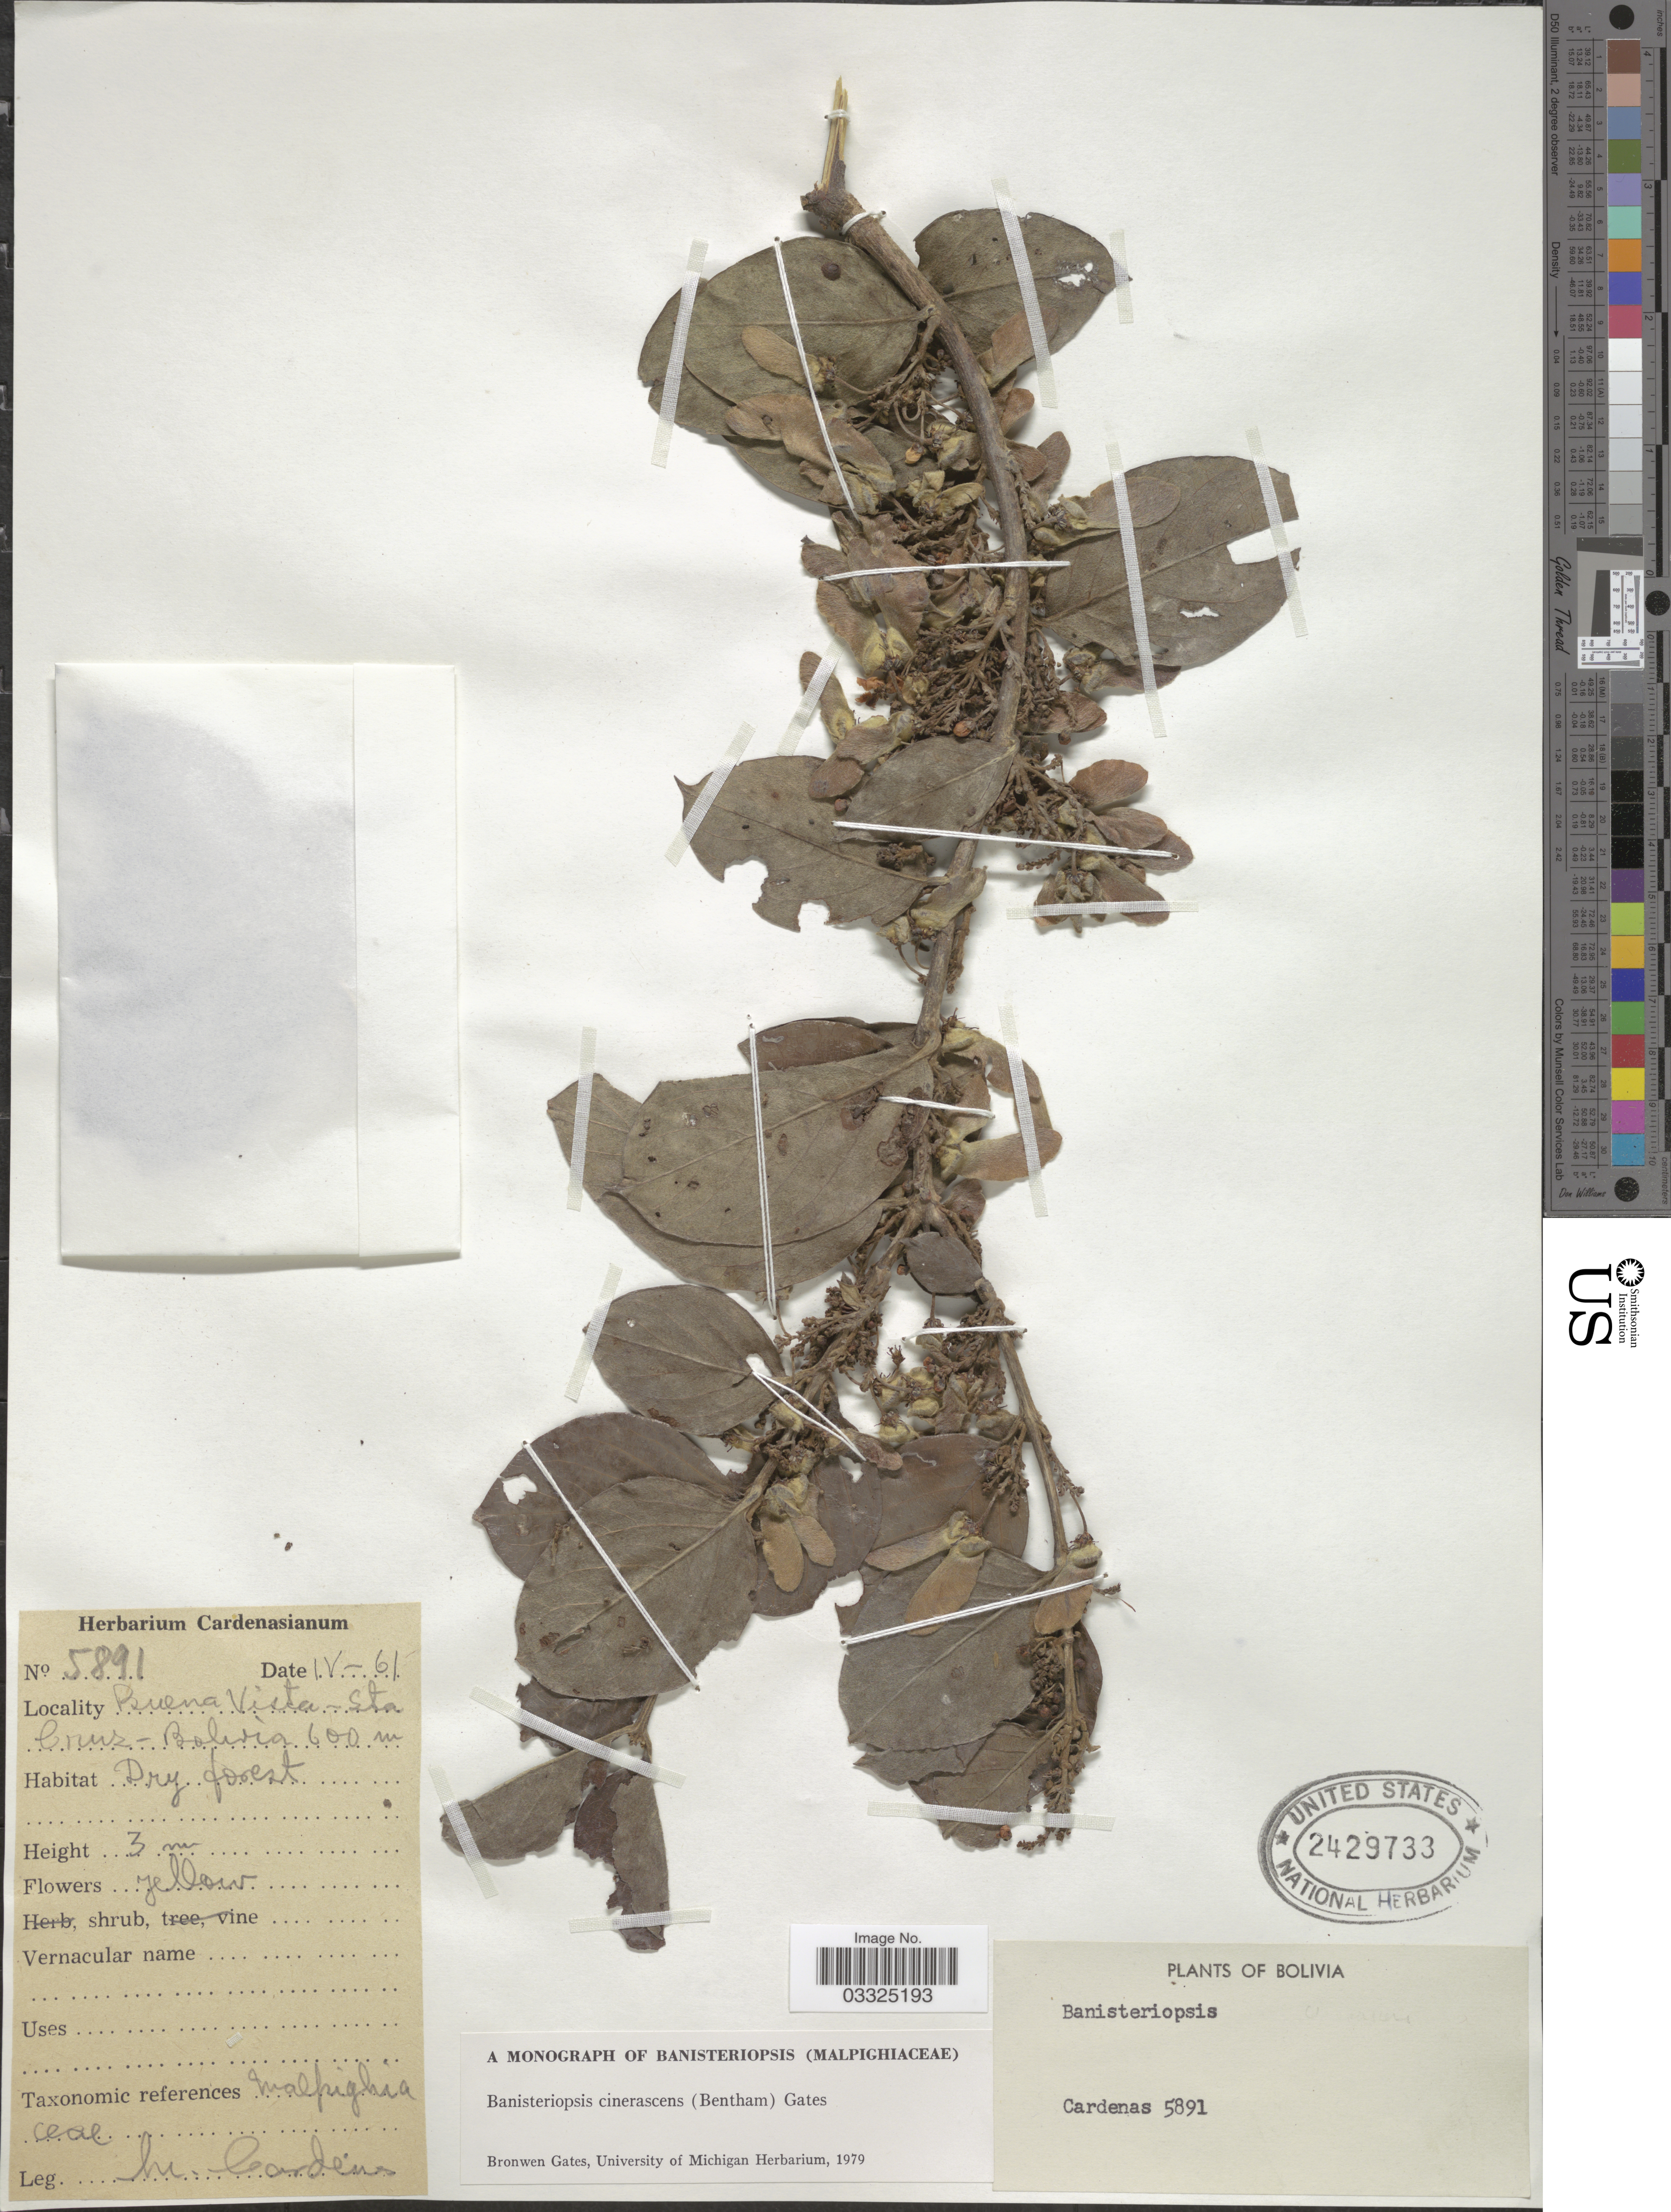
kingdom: Plantae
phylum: Tracheophyta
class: Magnoliopsida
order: Malpighiales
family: Malpighiaceae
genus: Bronwenia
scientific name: Bronwenia cinerascens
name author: (Benth.) W.R. Anderson & C. Davis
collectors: M. Cárdenas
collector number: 5891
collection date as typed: Transcribed d/m/y: /4/61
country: Bolivia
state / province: Santa Cruz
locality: Buena Vista.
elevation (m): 600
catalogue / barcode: US 2429733